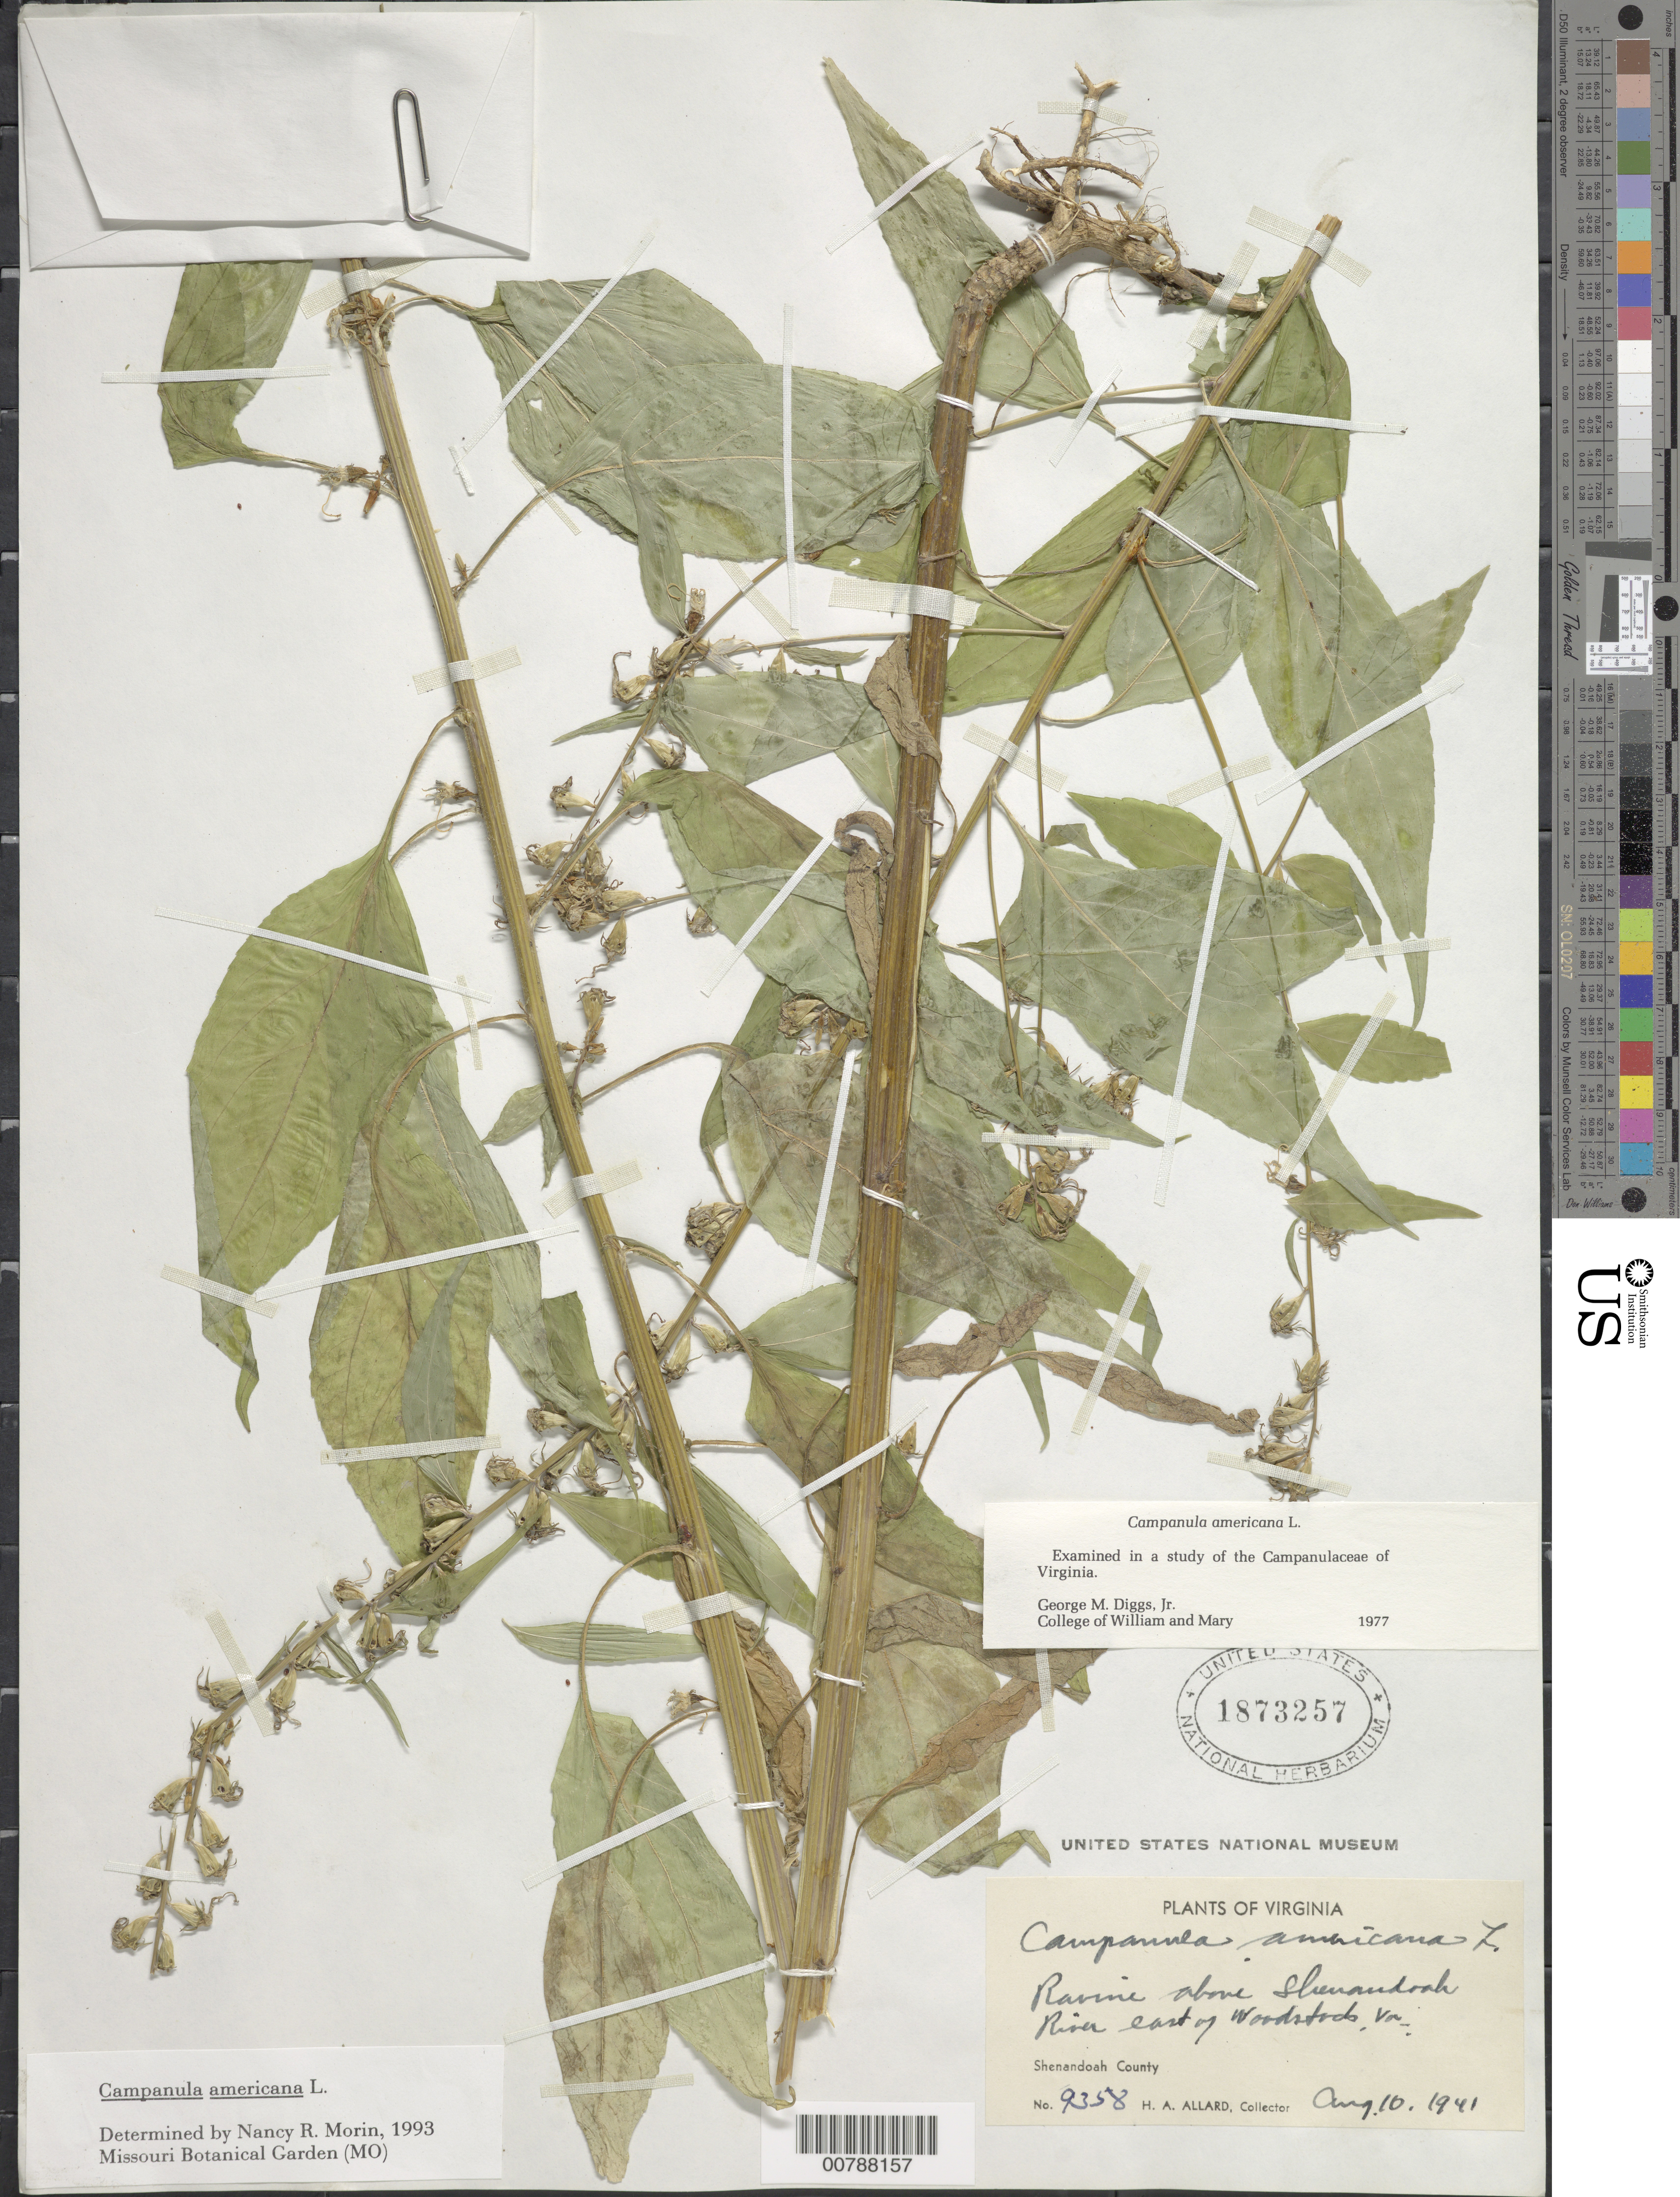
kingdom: Plantae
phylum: Tracheophyta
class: Magnoliopsida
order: Asterales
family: Campanulaceae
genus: Campanula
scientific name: Campanula americana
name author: L.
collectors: H. A. Allard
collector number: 9358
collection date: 1941-08-10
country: United States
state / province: Virginia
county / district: Shenandoah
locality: Above Shenandoah River east of Woodstock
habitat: Ravine.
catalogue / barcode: US 1873257